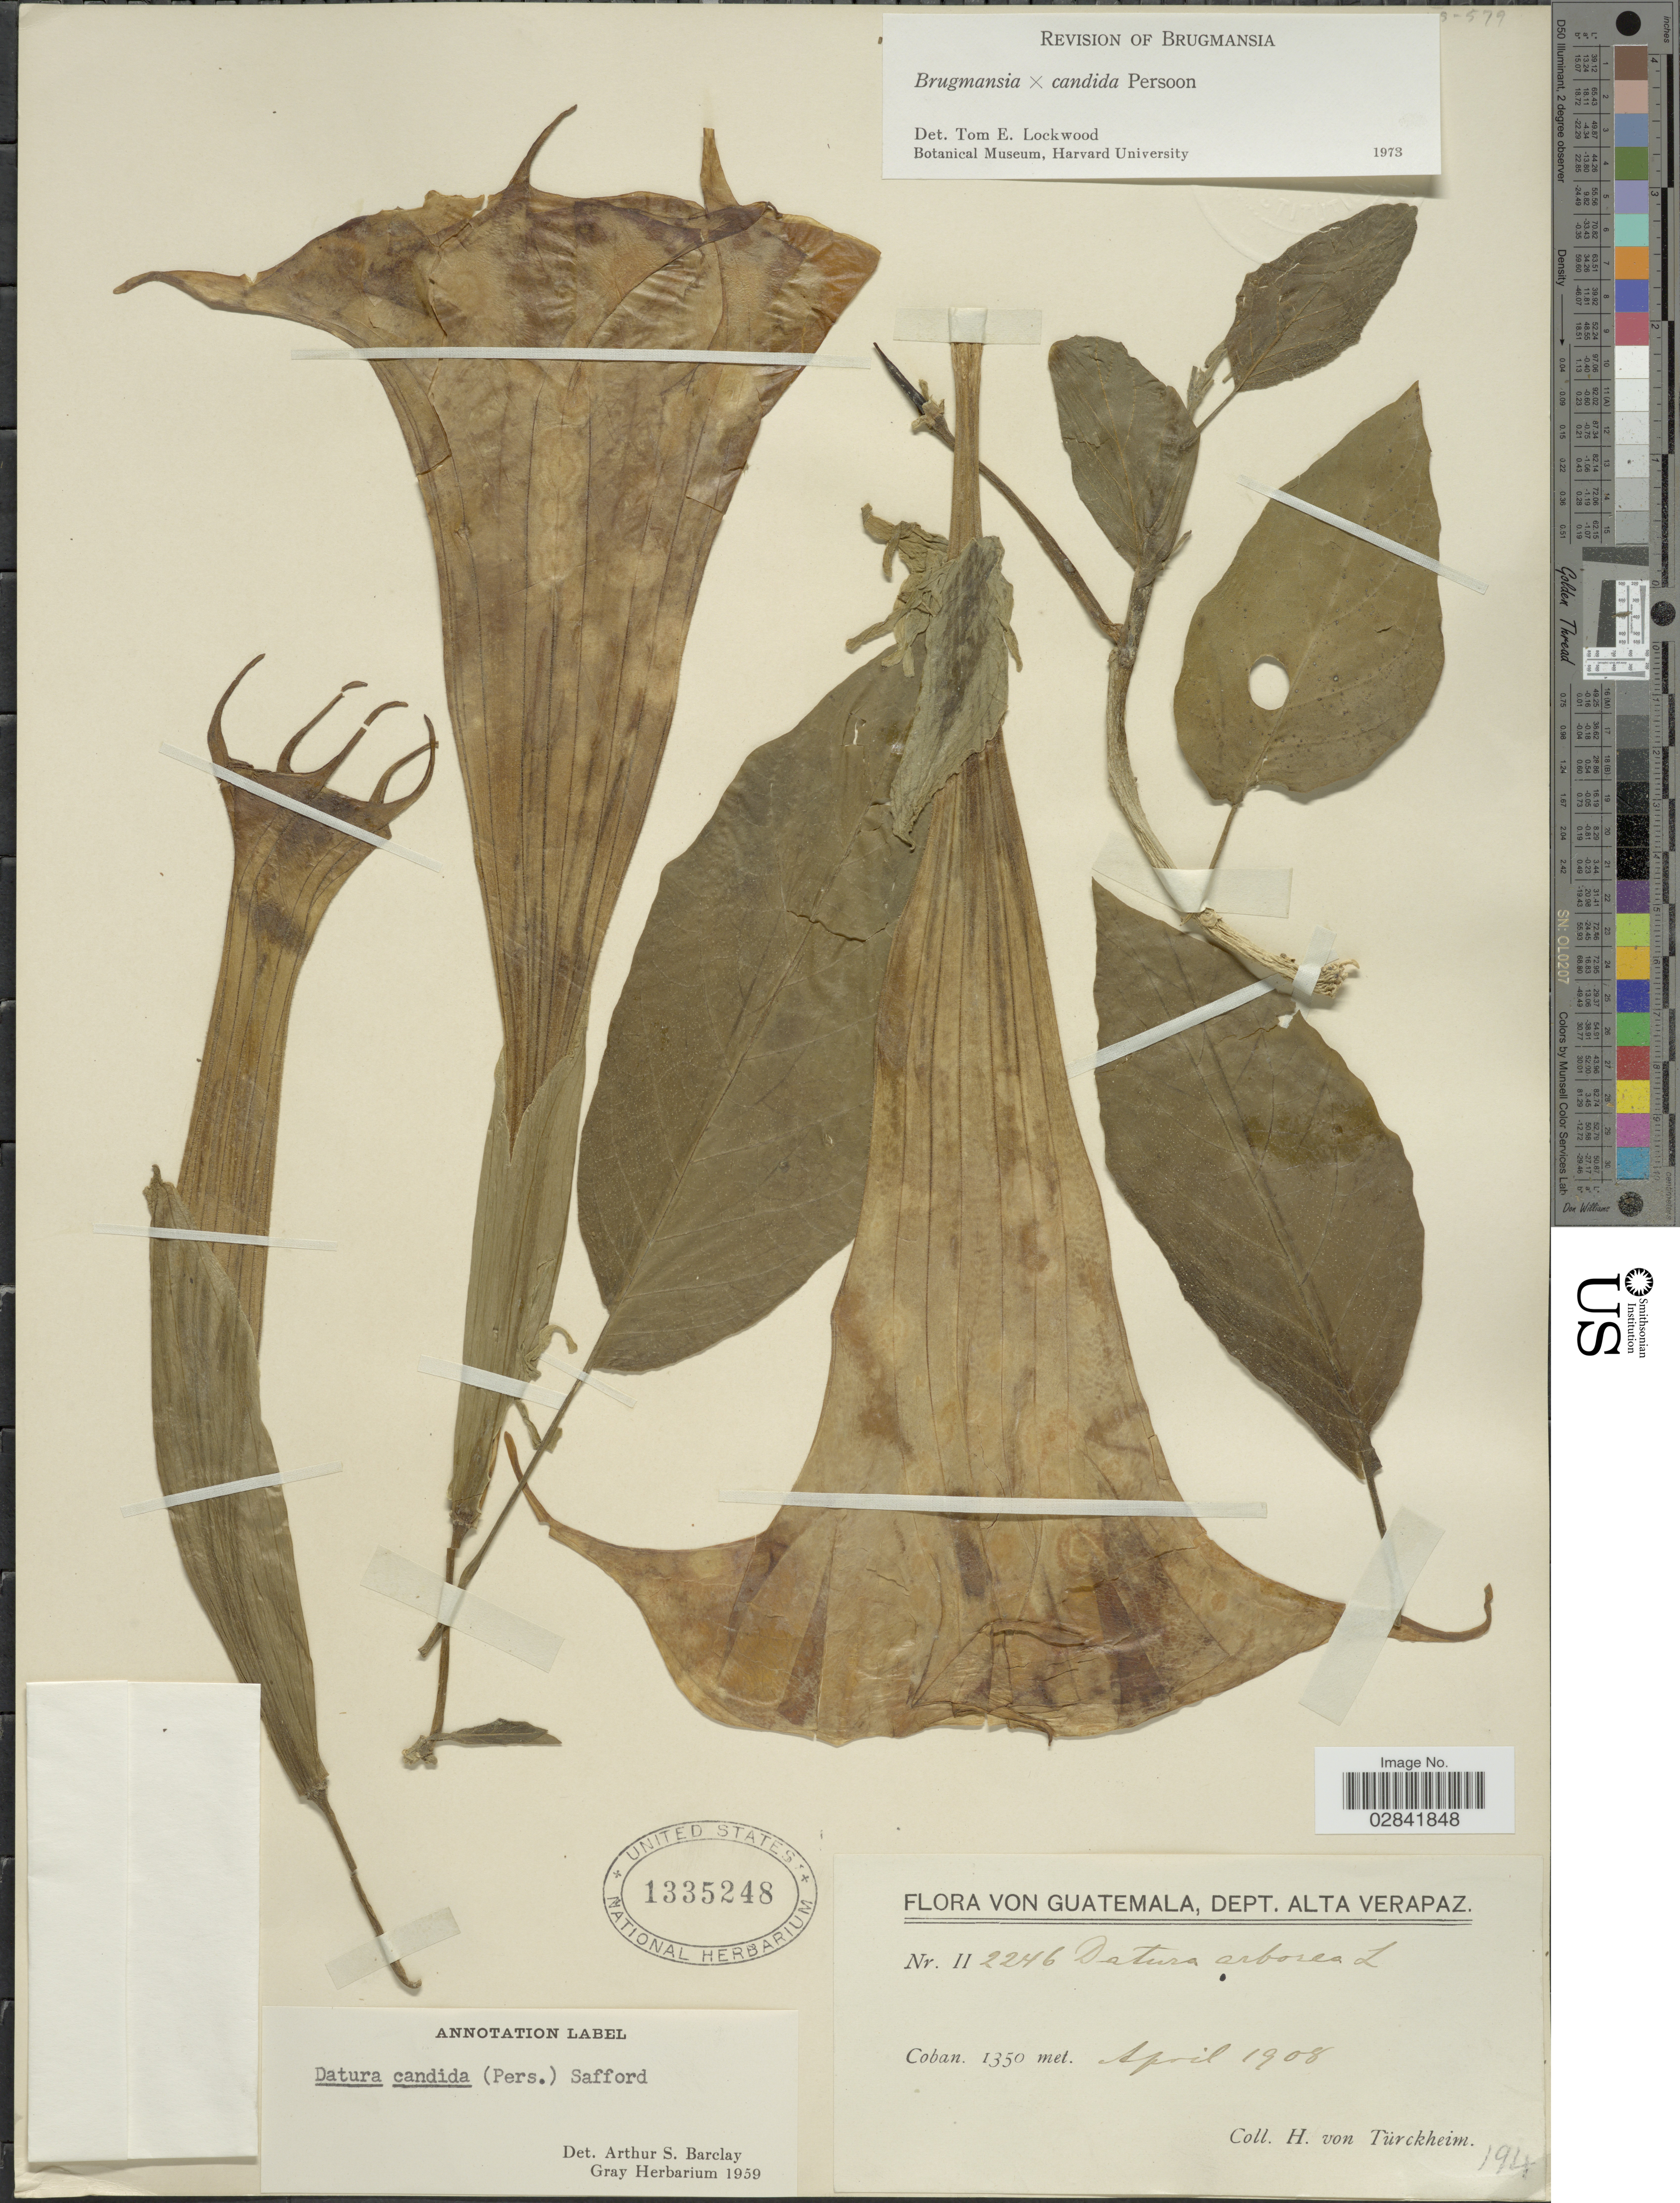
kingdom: Plantae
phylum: Tracheophyta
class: Magnoliopsida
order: Solanales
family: Solanaceae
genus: Brugmansia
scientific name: Brugmansia x candida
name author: Pers.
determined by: Lockwood, T. E.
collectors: H. von Türckheim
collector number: II2246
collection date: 1908-04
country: Guatemala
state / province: Alta Verapaz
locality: Dept. Alta Verapaz. Coban.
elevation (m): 1350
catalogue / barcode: US 1335248